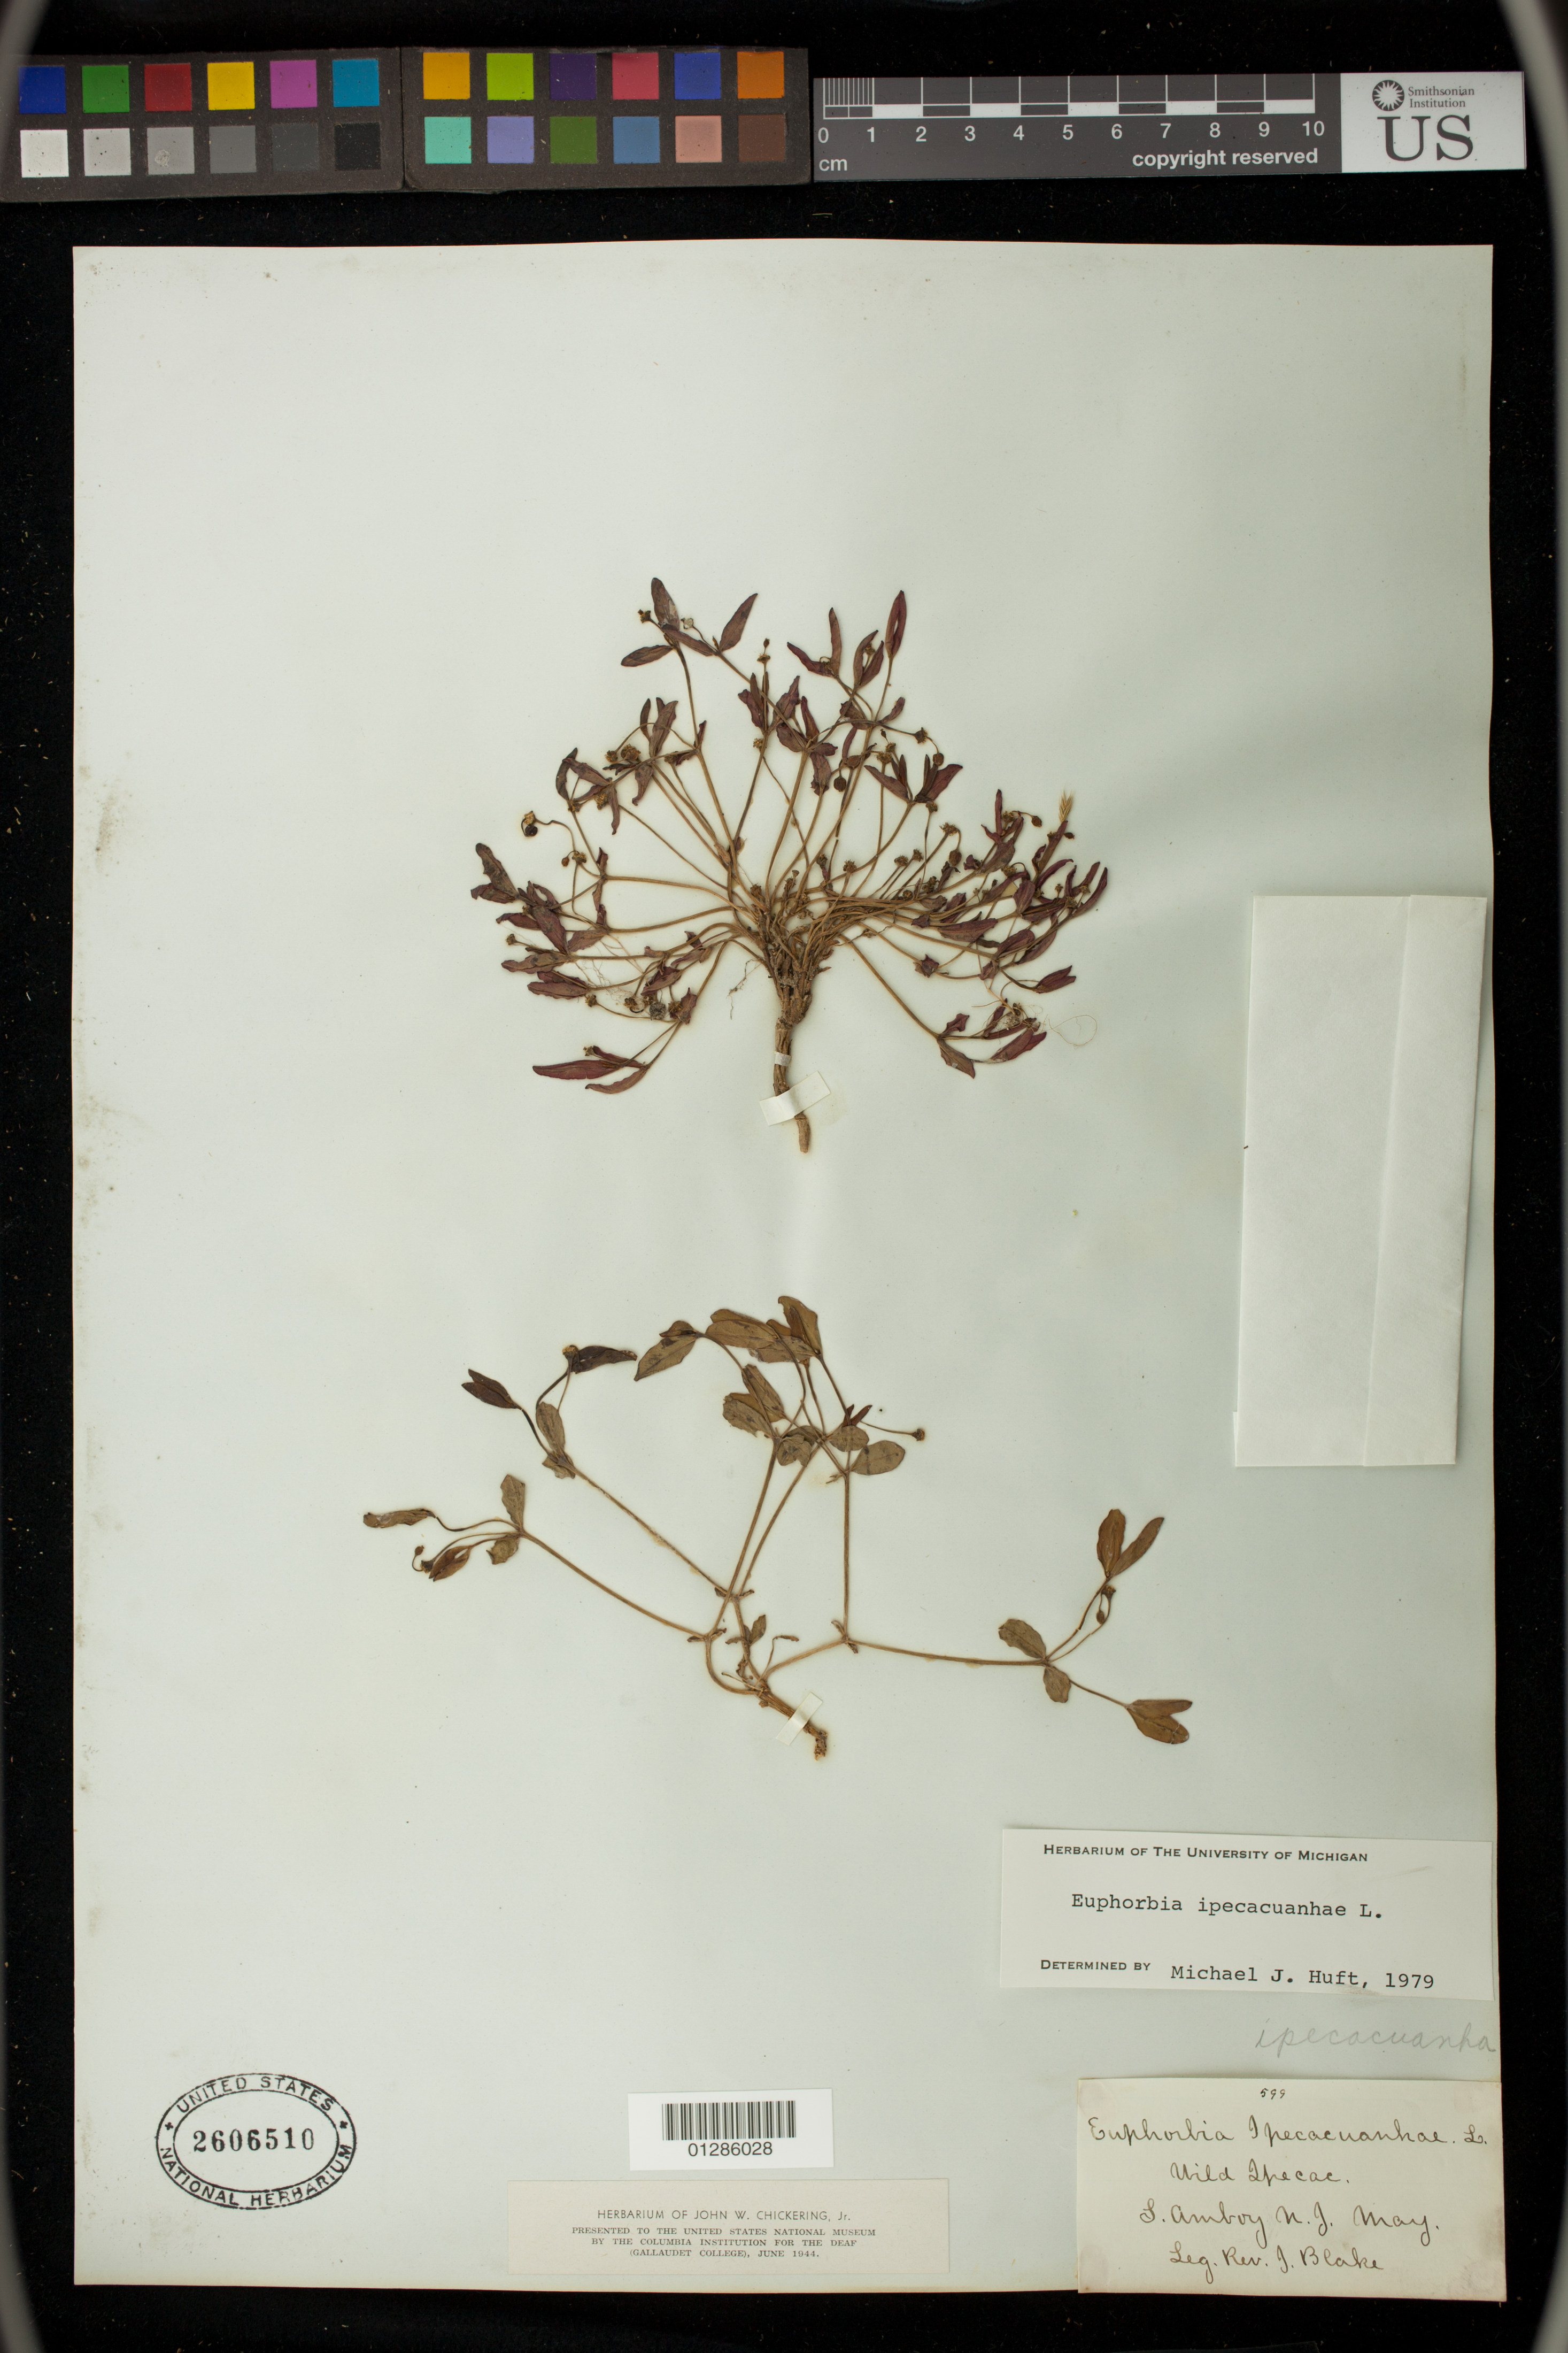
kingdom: Plantae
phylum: Tracheophyta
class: Magnoliopsida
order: Malpighiales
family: Euphorbiaceae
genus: Euphorbia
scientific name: Euphorbia ipecacuanhae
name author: L.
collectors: J. Blake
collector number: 599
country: United States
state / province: New Jersey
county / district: Middlesex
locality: S. Amboy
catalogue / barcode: US 2606510